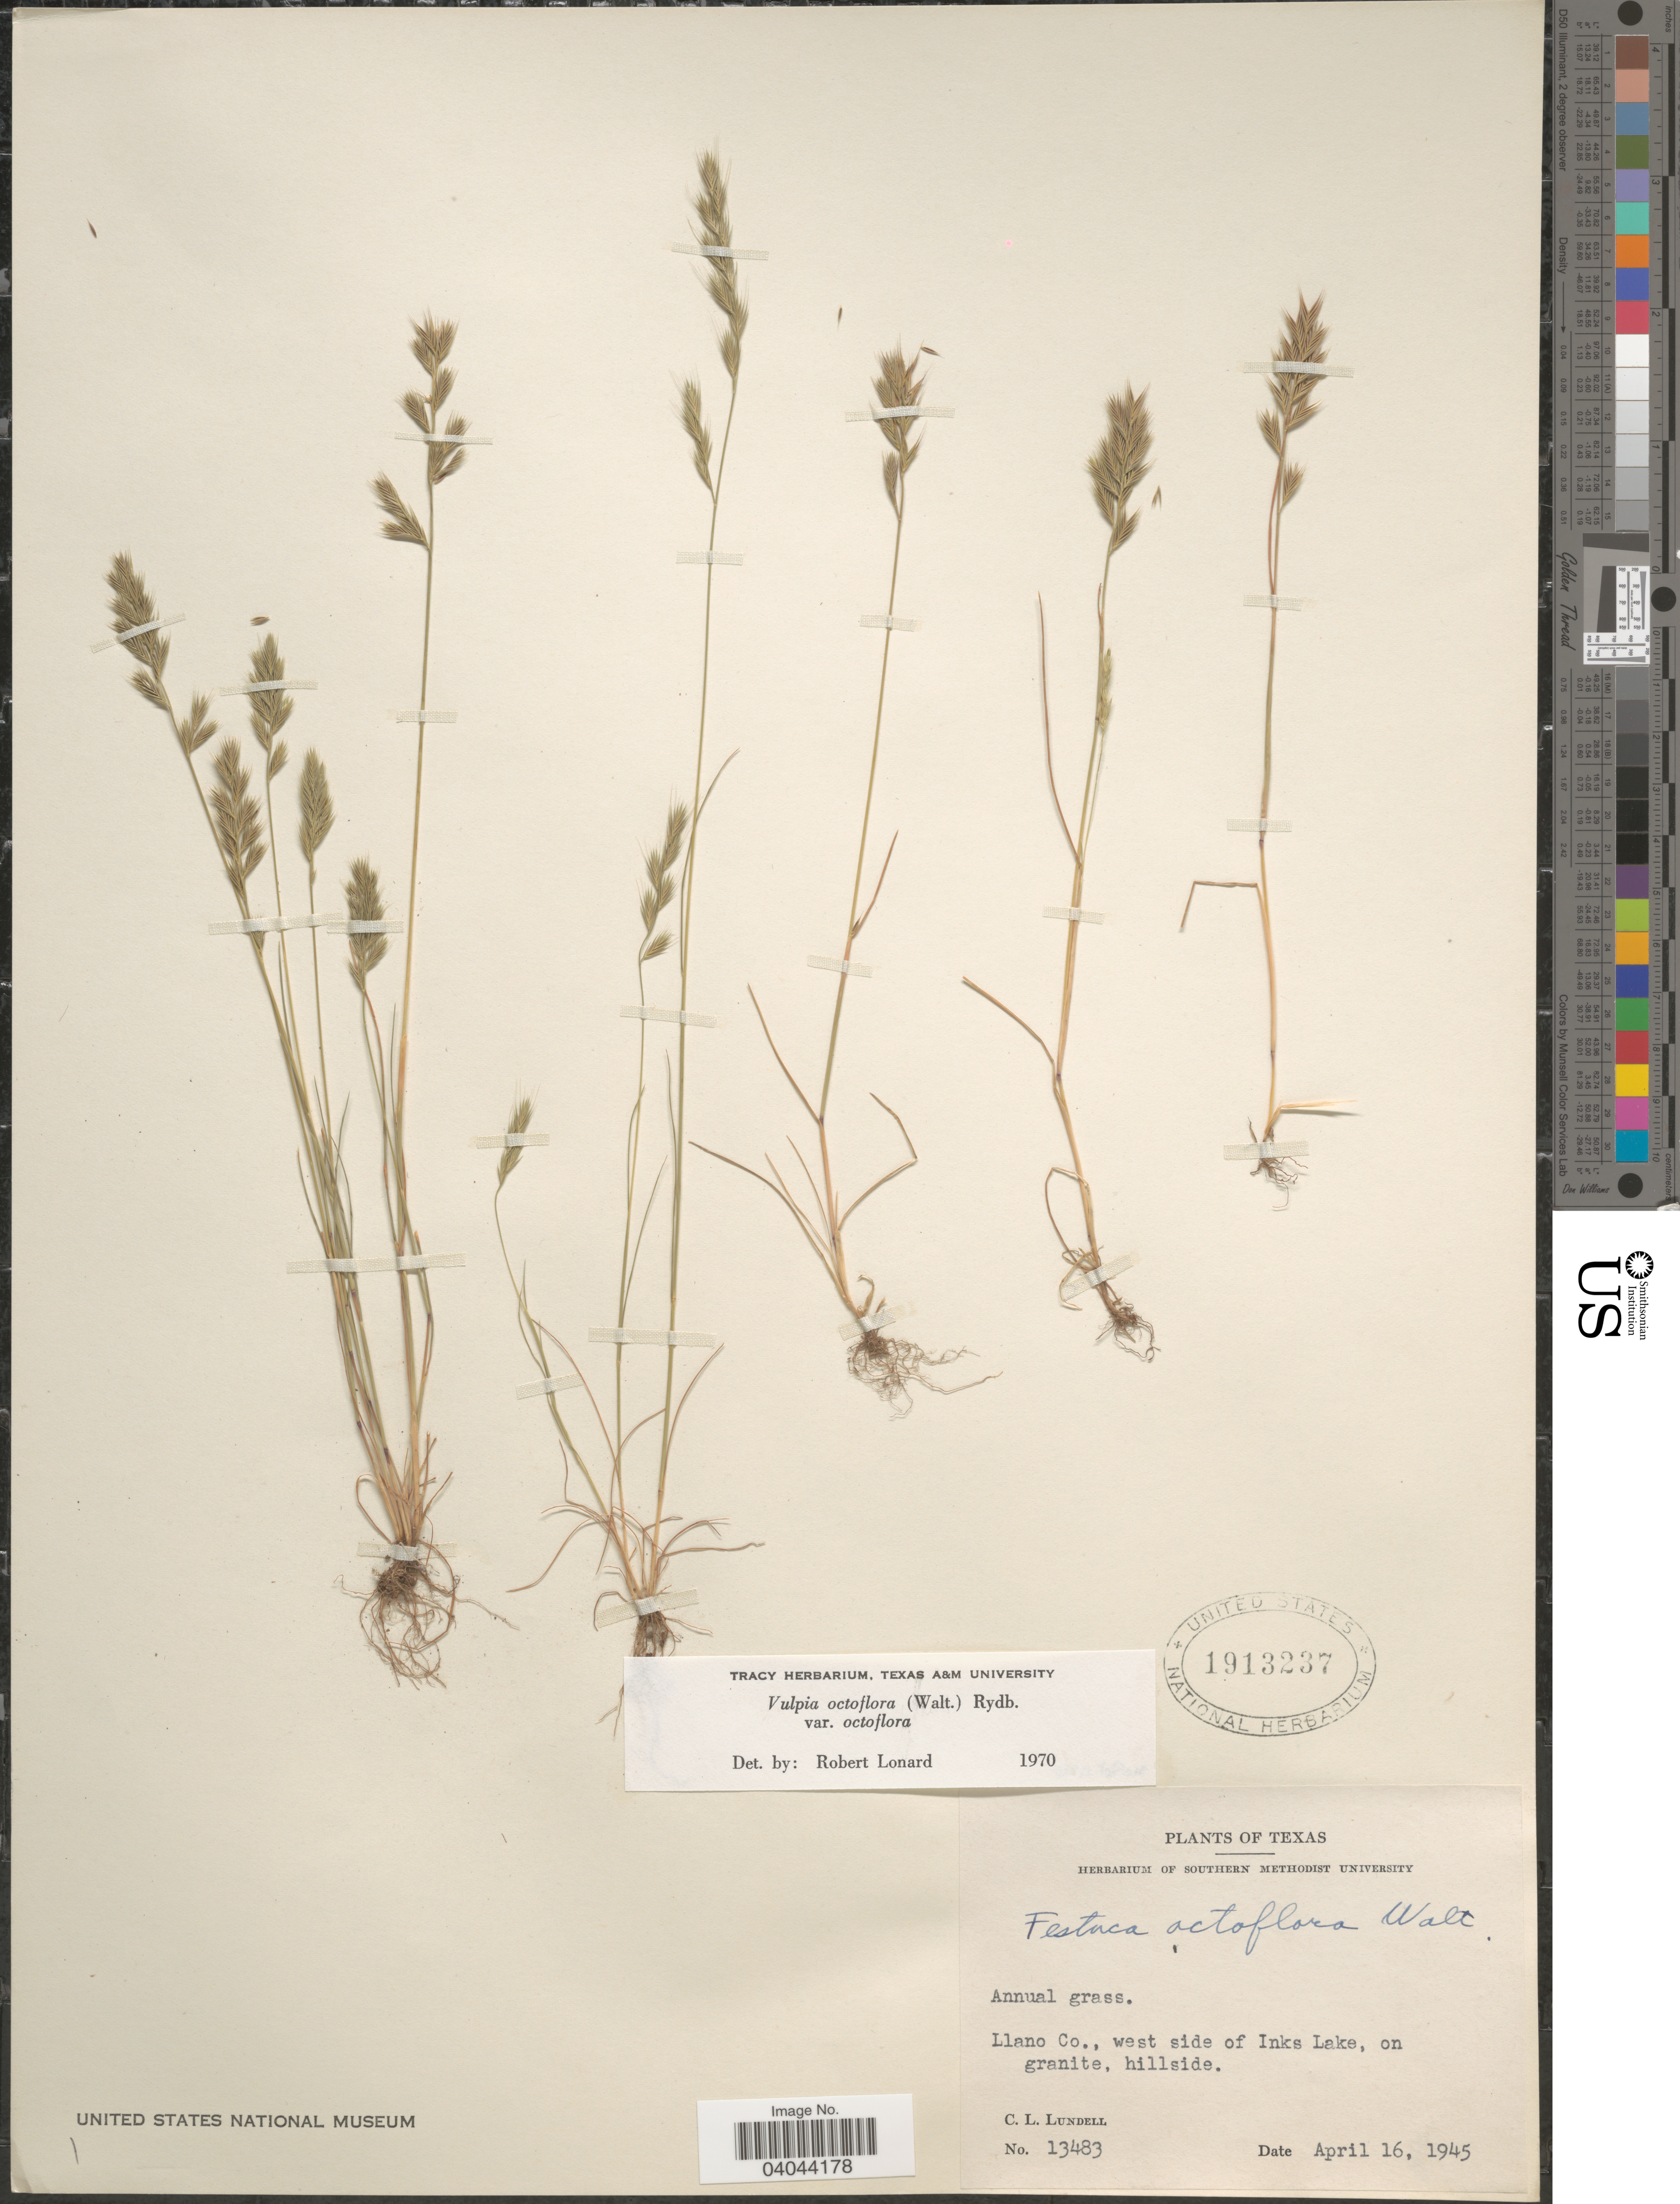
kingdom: Plantae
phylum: Tracheophyta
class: Liliopsida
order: Poales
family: Poaceae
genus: Festuca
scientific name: Festuca octoflora var. octoflora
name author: Walter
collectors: C. L. Lundell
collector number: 13483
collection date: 1945-04-16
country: United States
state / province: Texas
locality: Llano Co., west side of Inks Lake.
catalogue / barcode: US 1913237